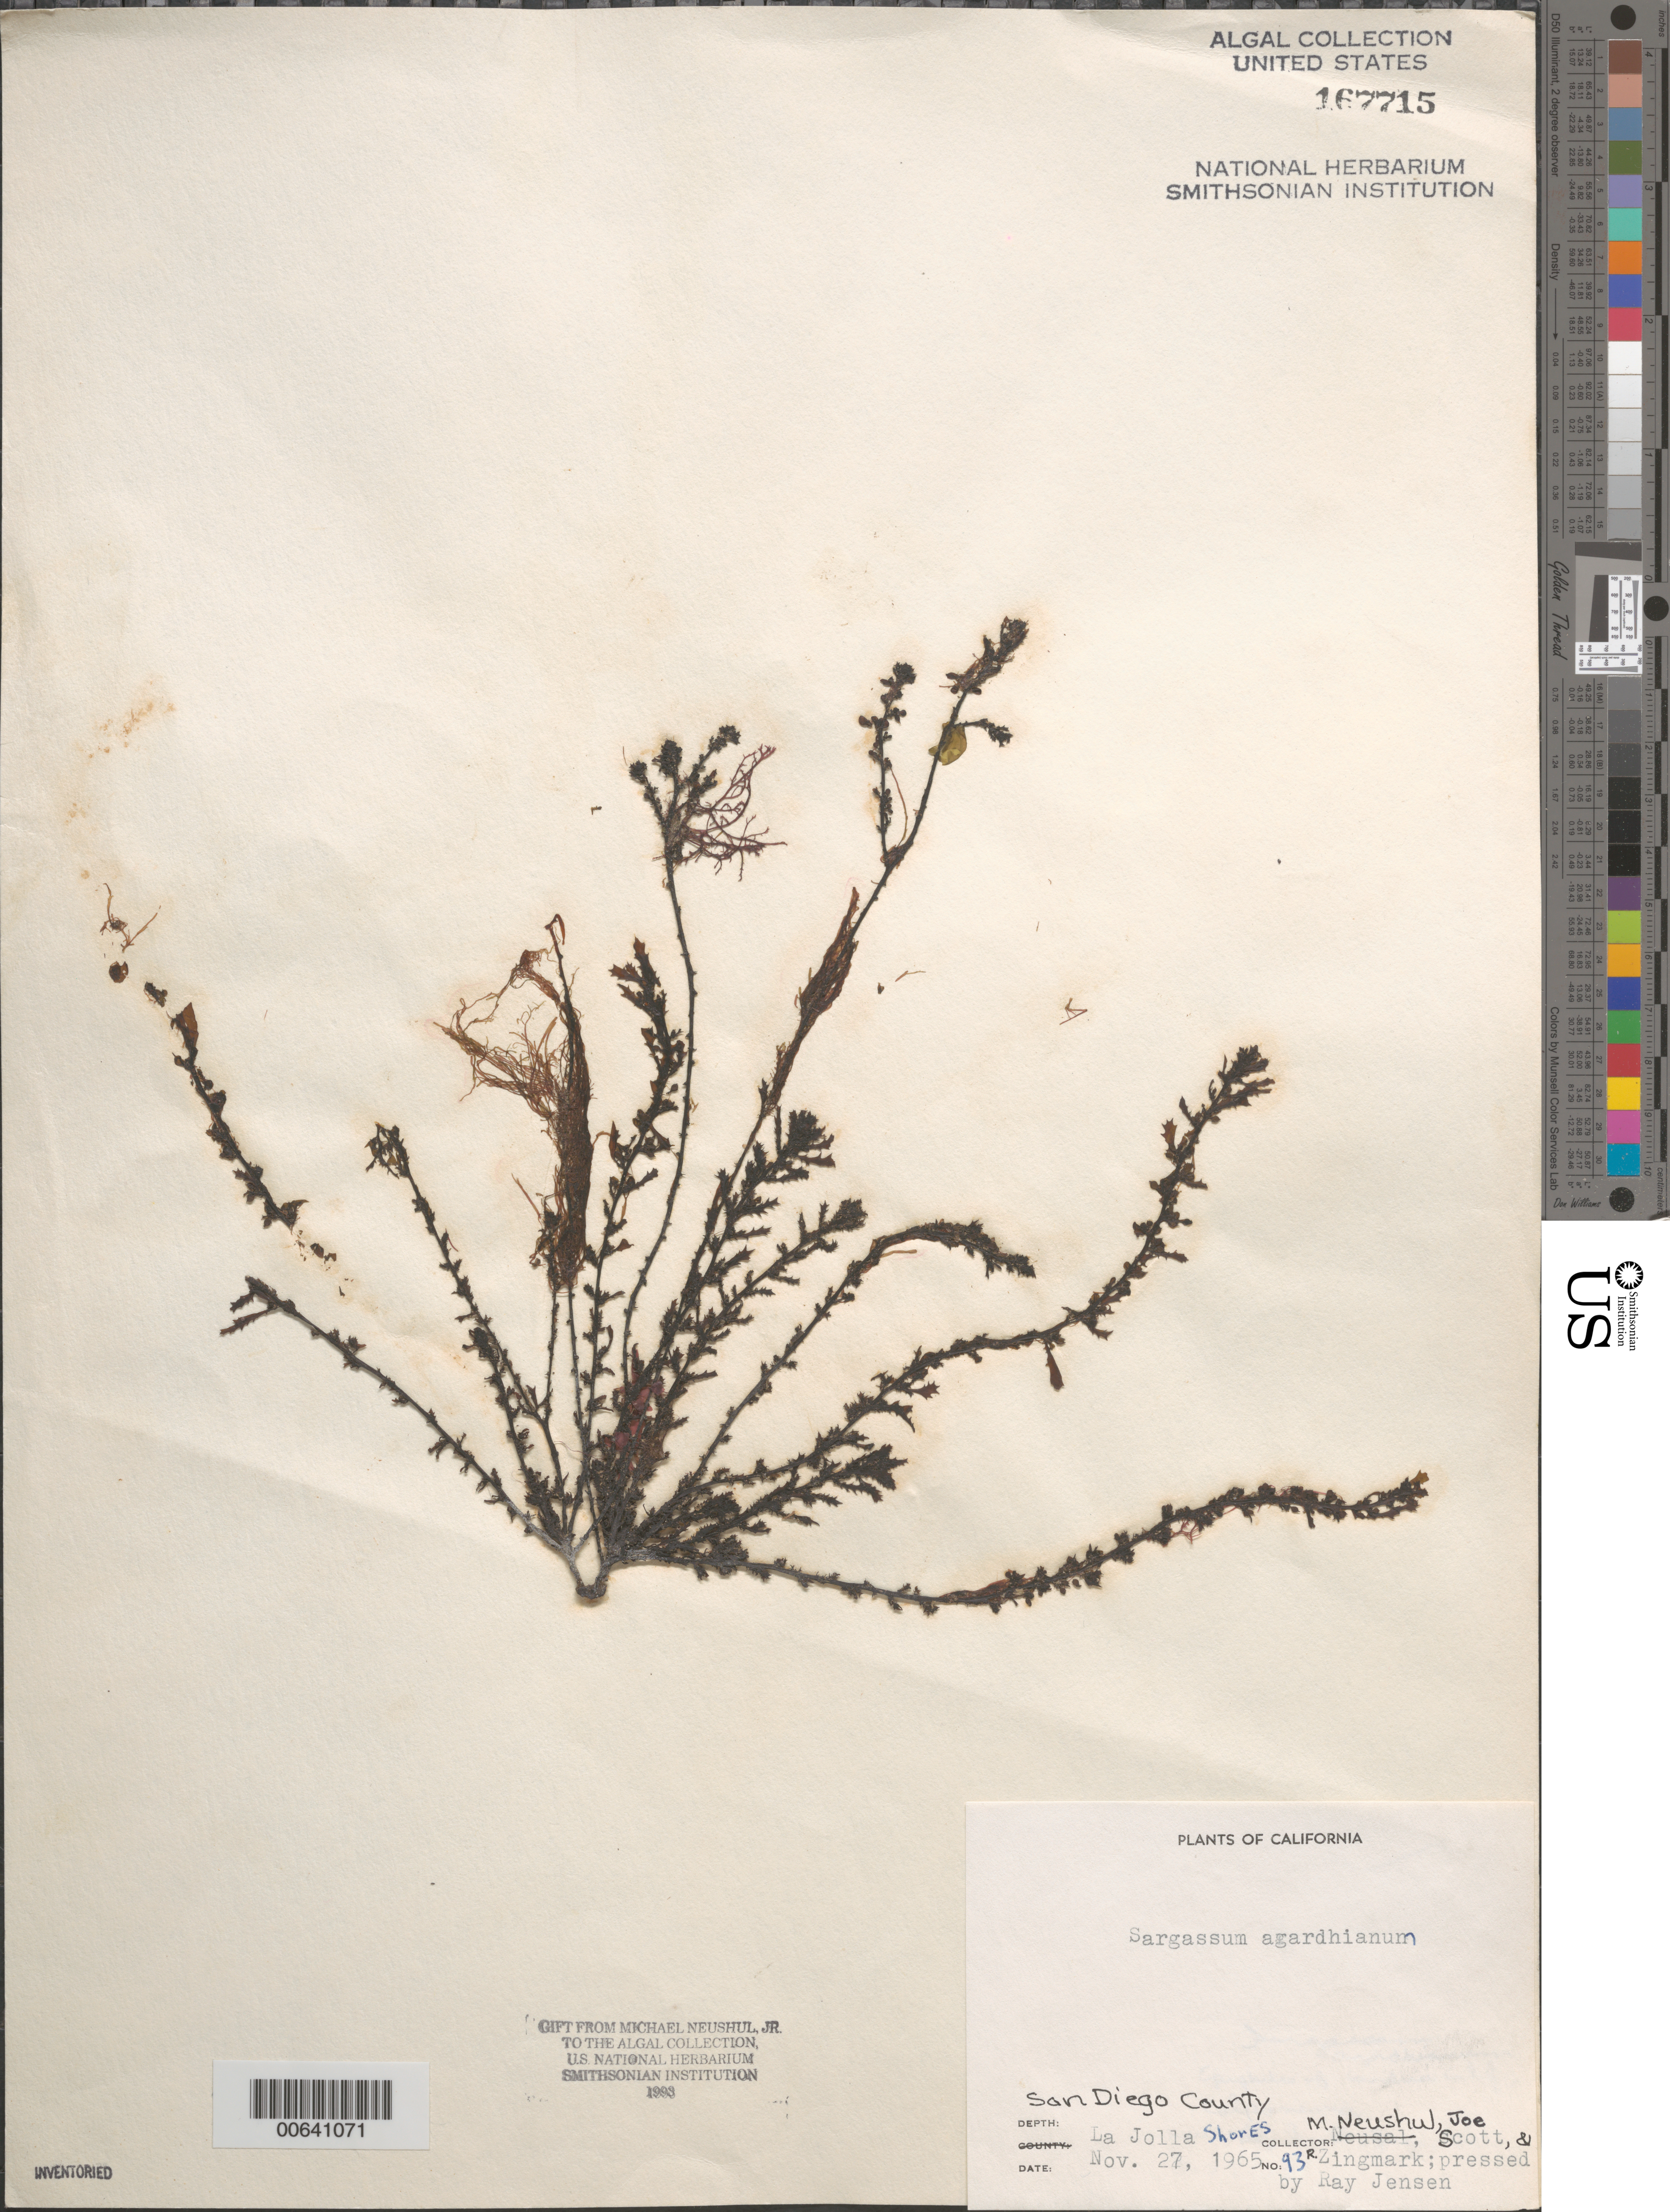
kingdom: Chromista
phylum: Ochrophyta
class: Phaeophyceae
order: Fucales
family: Sargassaceae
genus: Sargassum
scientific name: Sargassum agardhianum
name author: Farl. in J. Agardh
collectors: M. Neushul, J. Scott & R. Zingmark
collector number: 93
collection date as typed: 27 Nov 1965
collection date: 1965-11-27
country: United States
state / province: California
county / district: San Diego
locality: La Jolla Shores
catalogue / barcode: US 167715